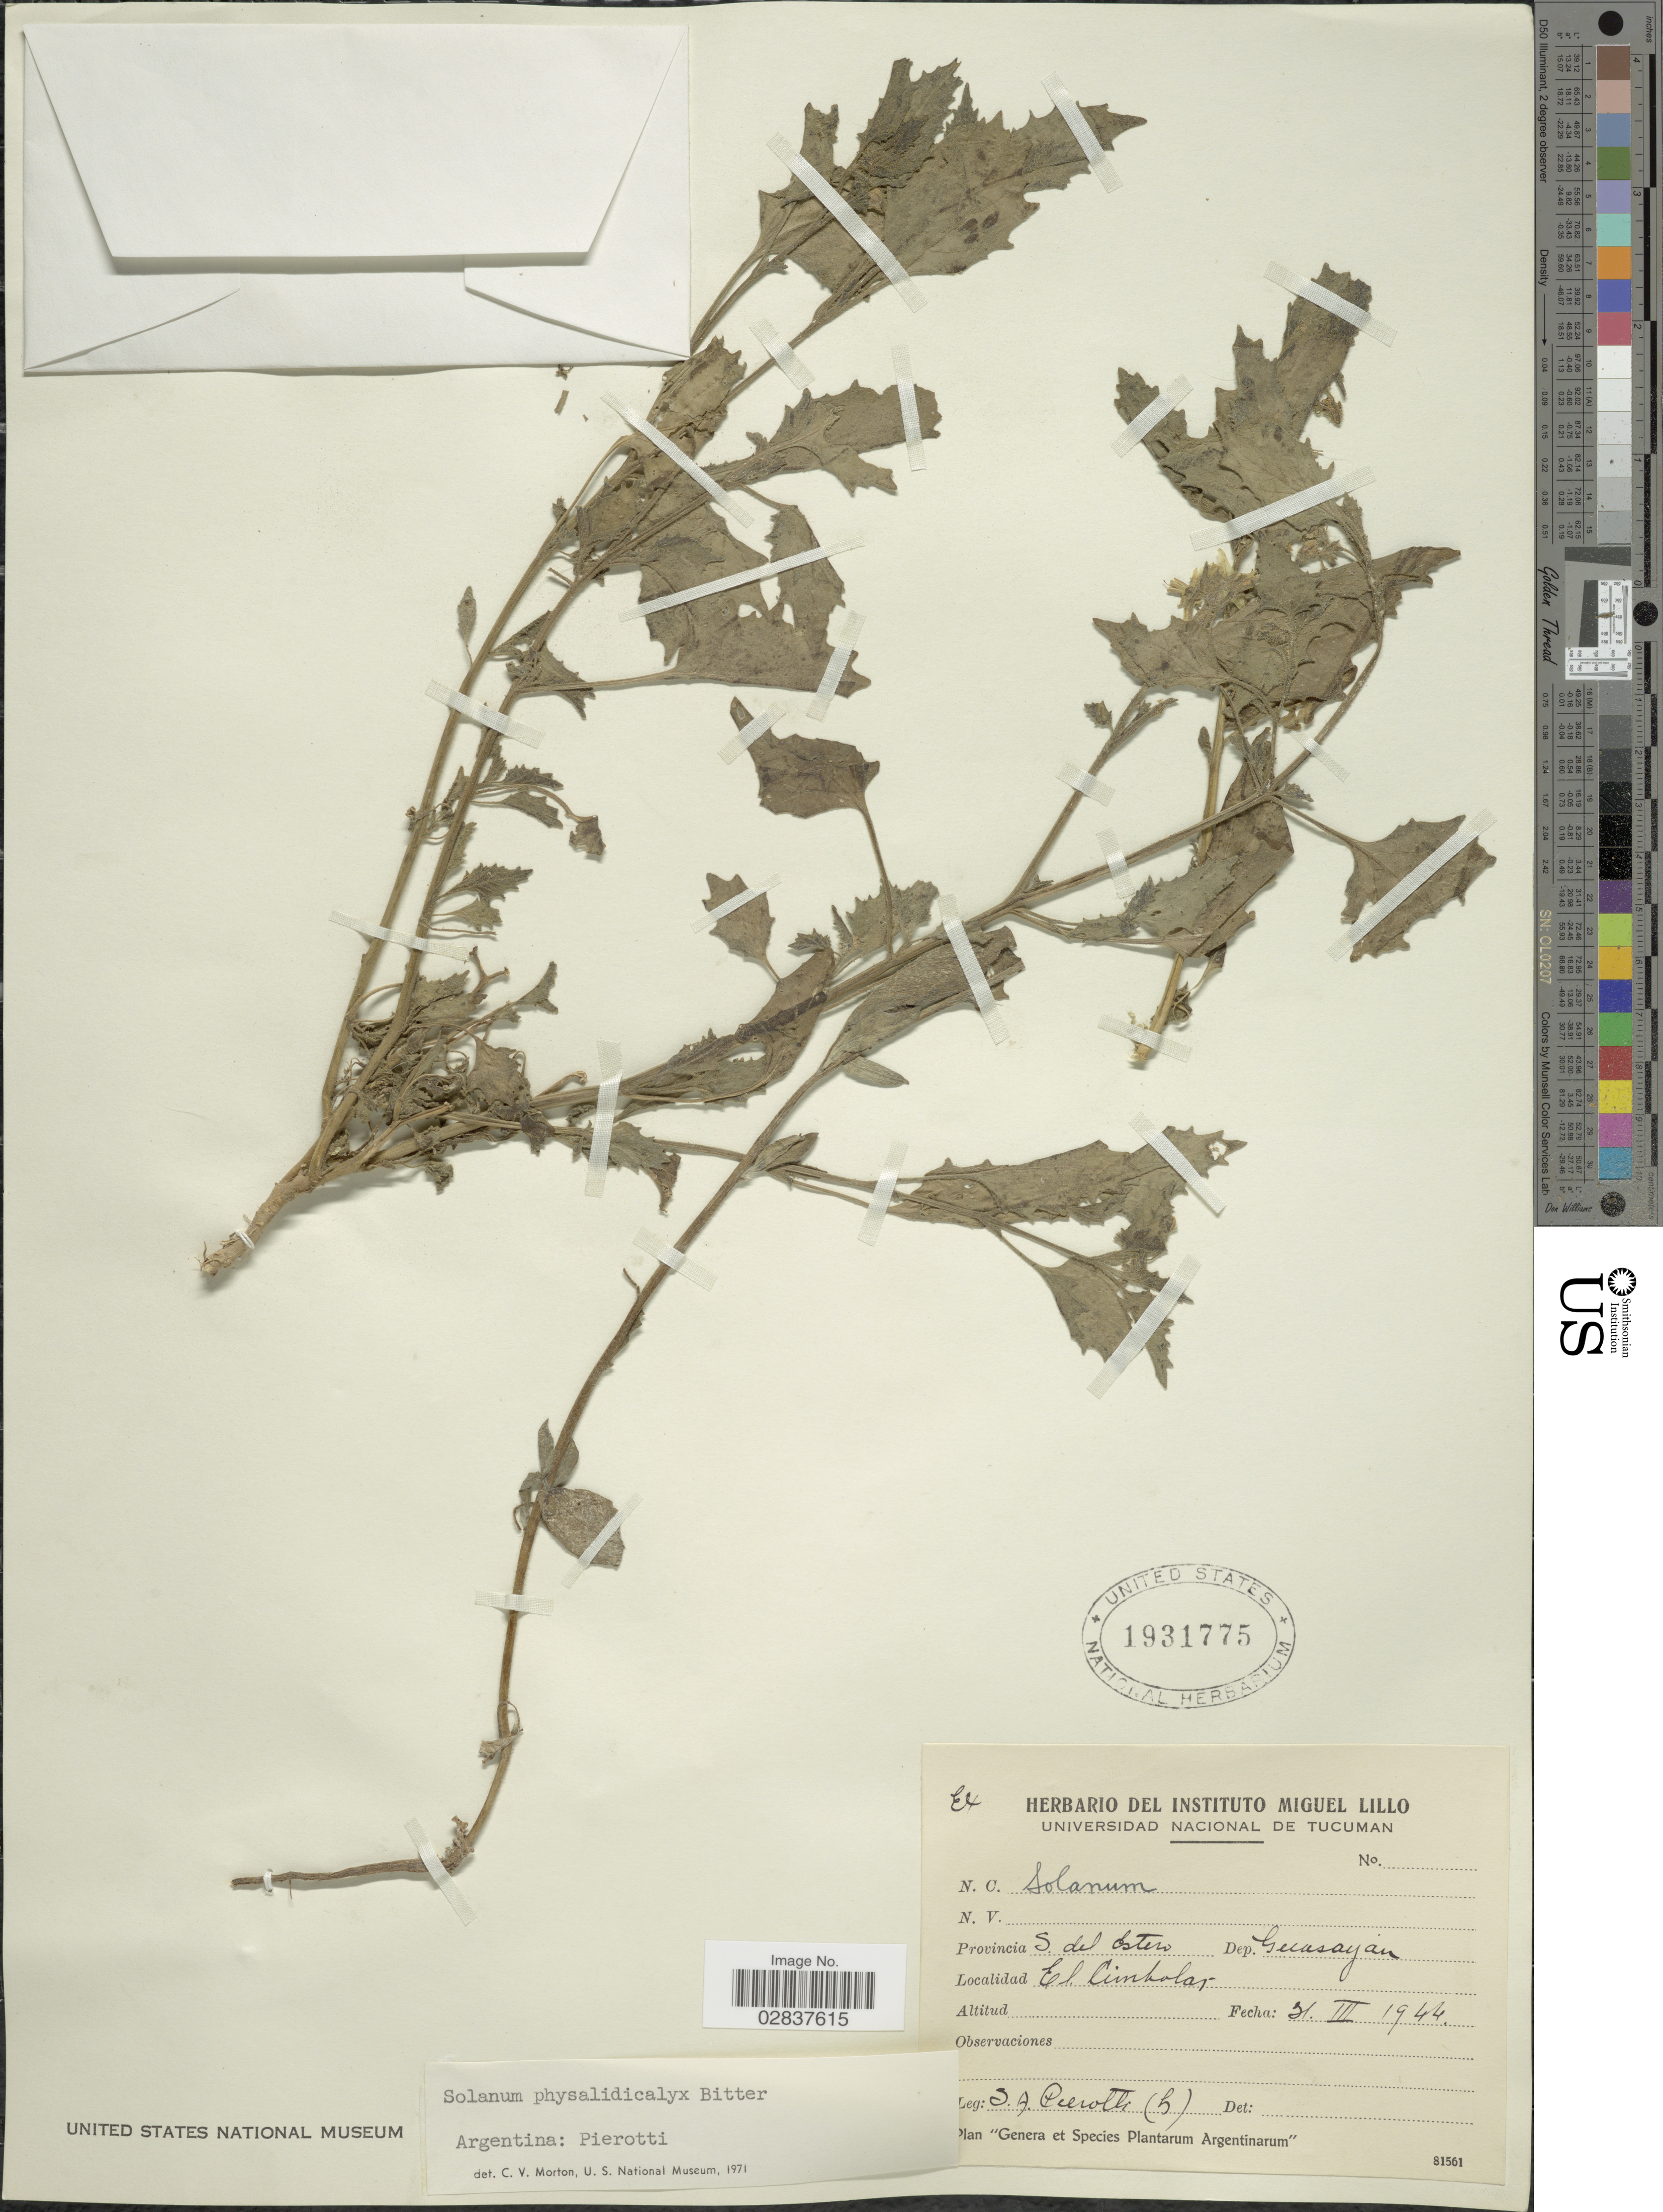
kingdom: Plantae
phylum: Tracheophyta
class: Magnoliopsida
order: Solanales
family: Solanaceae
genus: Solanum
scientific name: Solanum physalifolium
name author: Rusby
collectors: S. A. Pierotti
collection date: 1944-03-31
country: Argentina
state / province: Santiago del Estero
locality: Dep. Guasayan, El Cimbolar.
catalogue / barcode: US 1931775